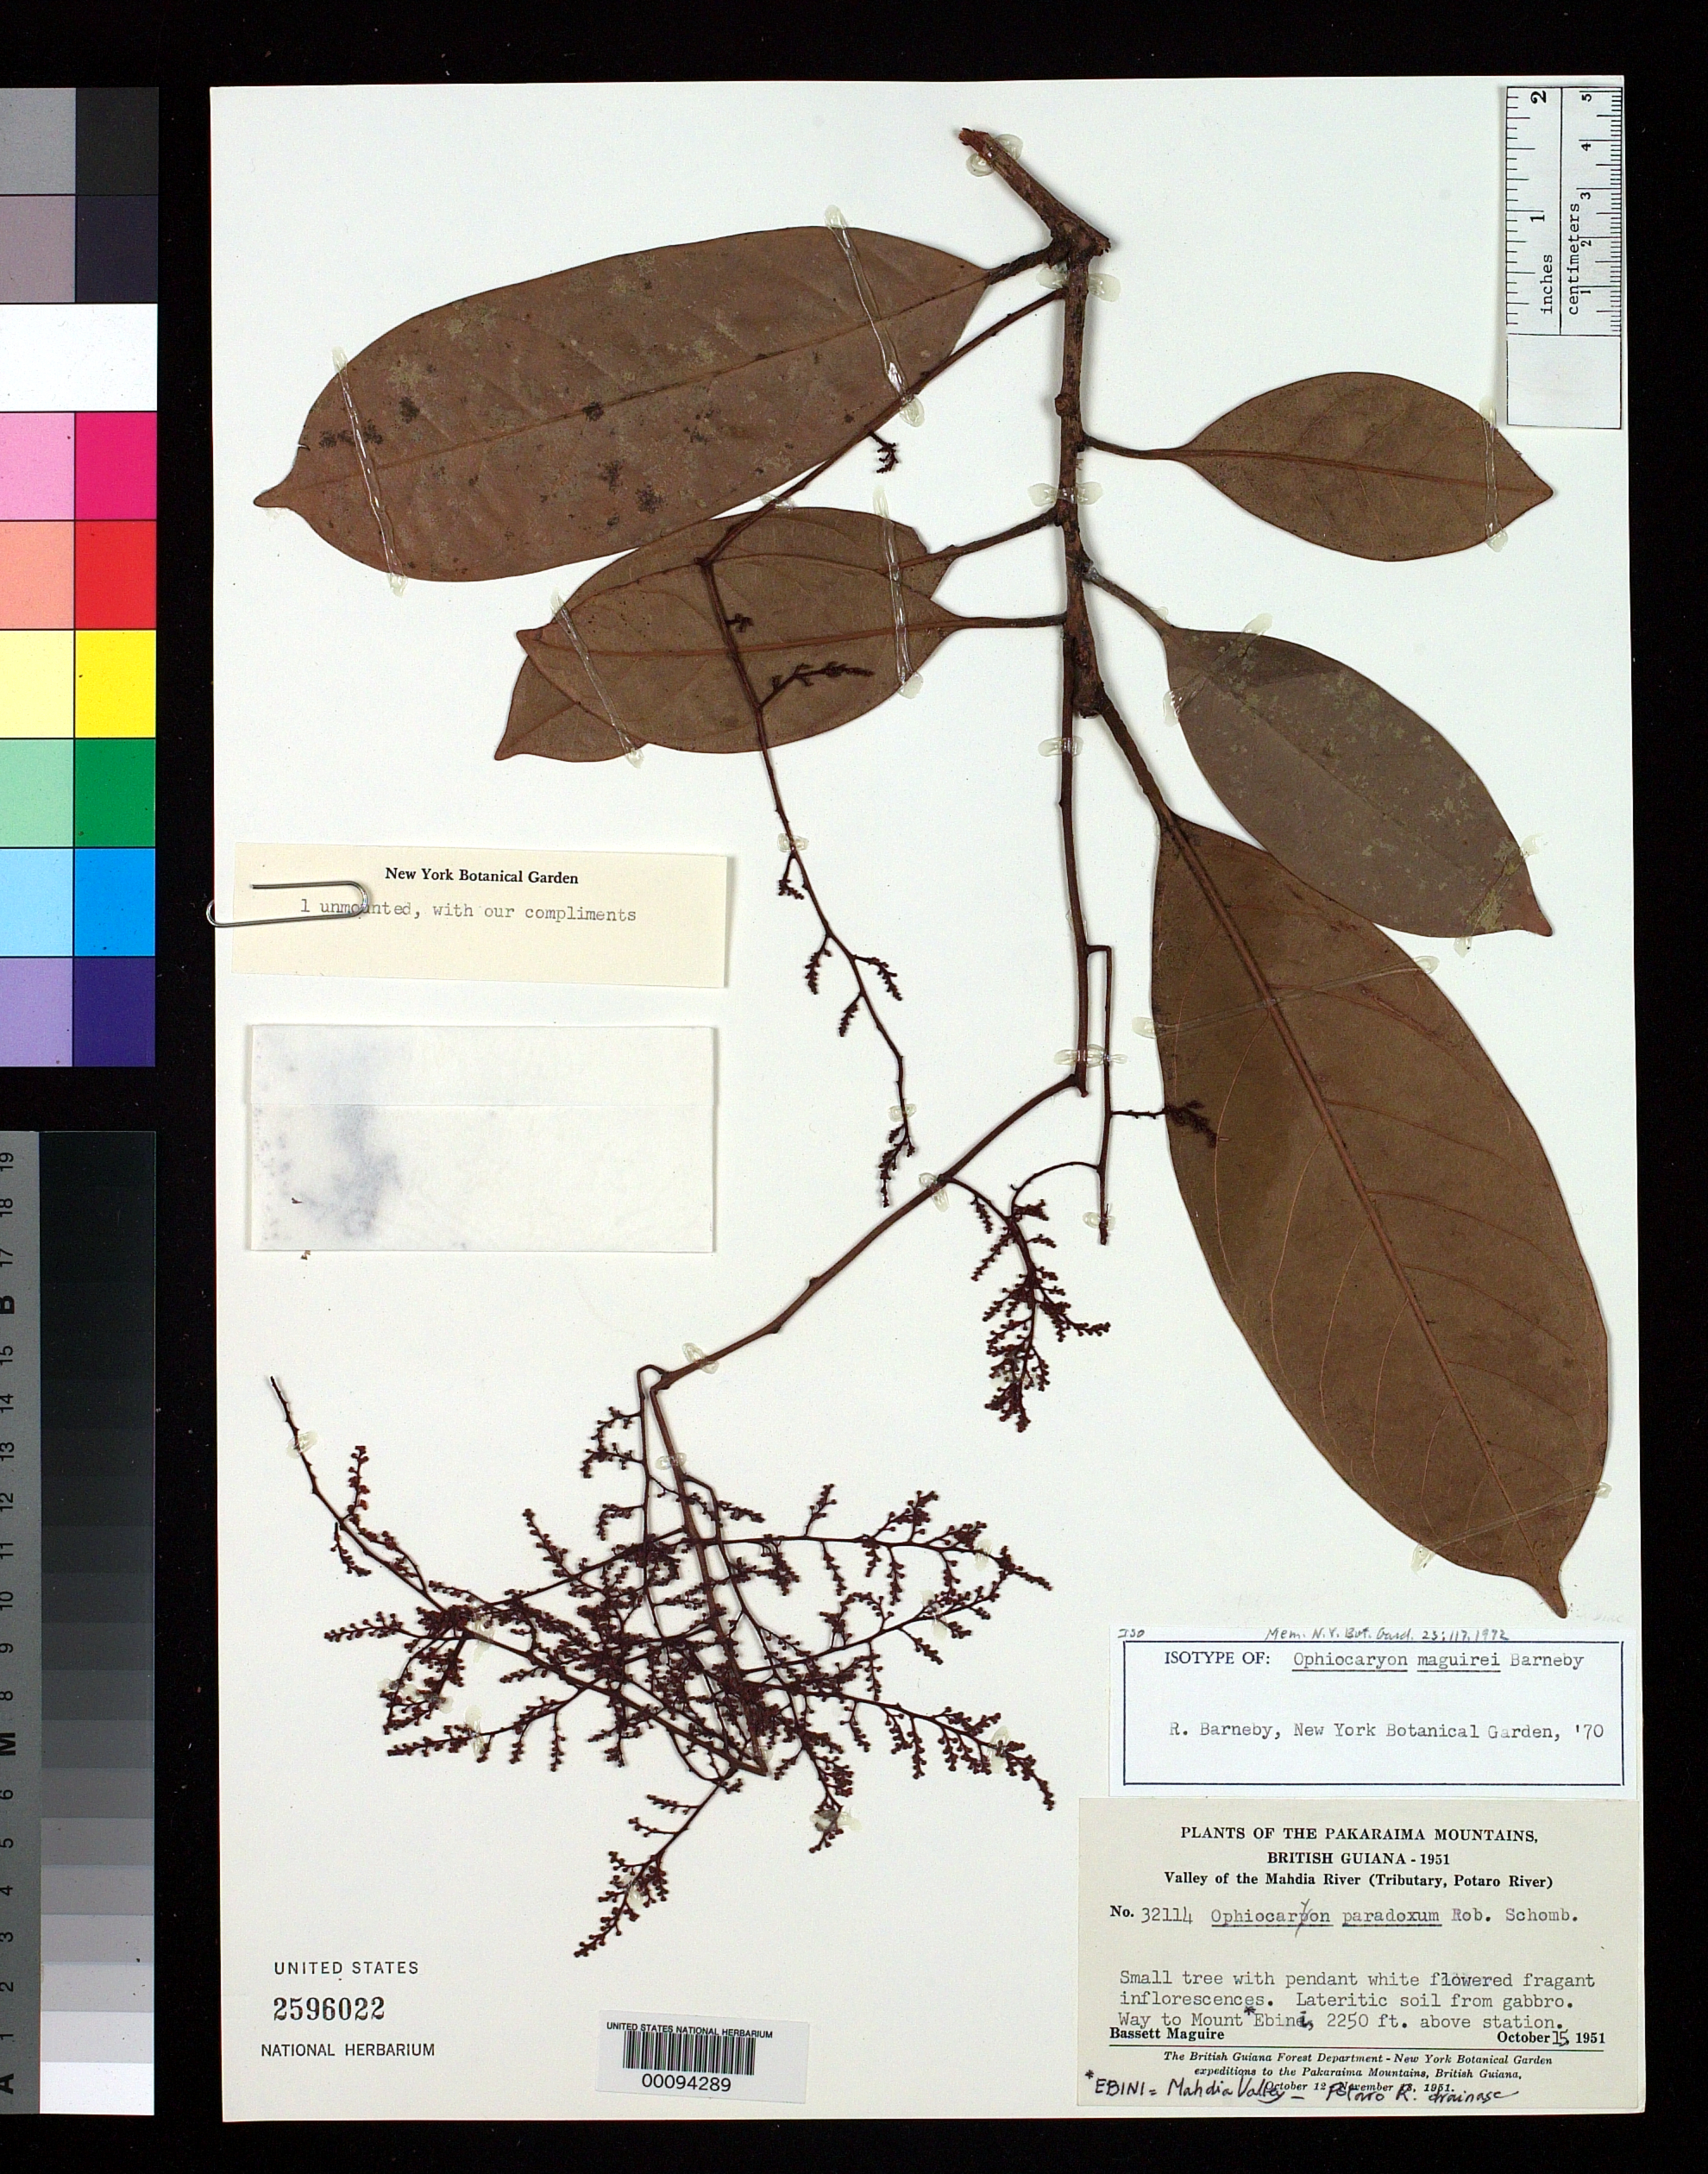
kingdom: Plantae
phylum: Tracheophyta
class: Magnoliopsida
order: Proteales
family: Sabiaceae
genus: Ophiocaryon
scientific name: Ophiocaryon maguirei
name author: Barneby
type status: Isotype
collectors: B. Maguire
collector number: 32114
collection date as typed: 15 Oct 1951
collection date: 1951-10-15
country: Guyana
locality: Pakaraima Mts., on way to Mt. Ebini in valley of Mahdia River.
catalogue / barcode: US 2596022